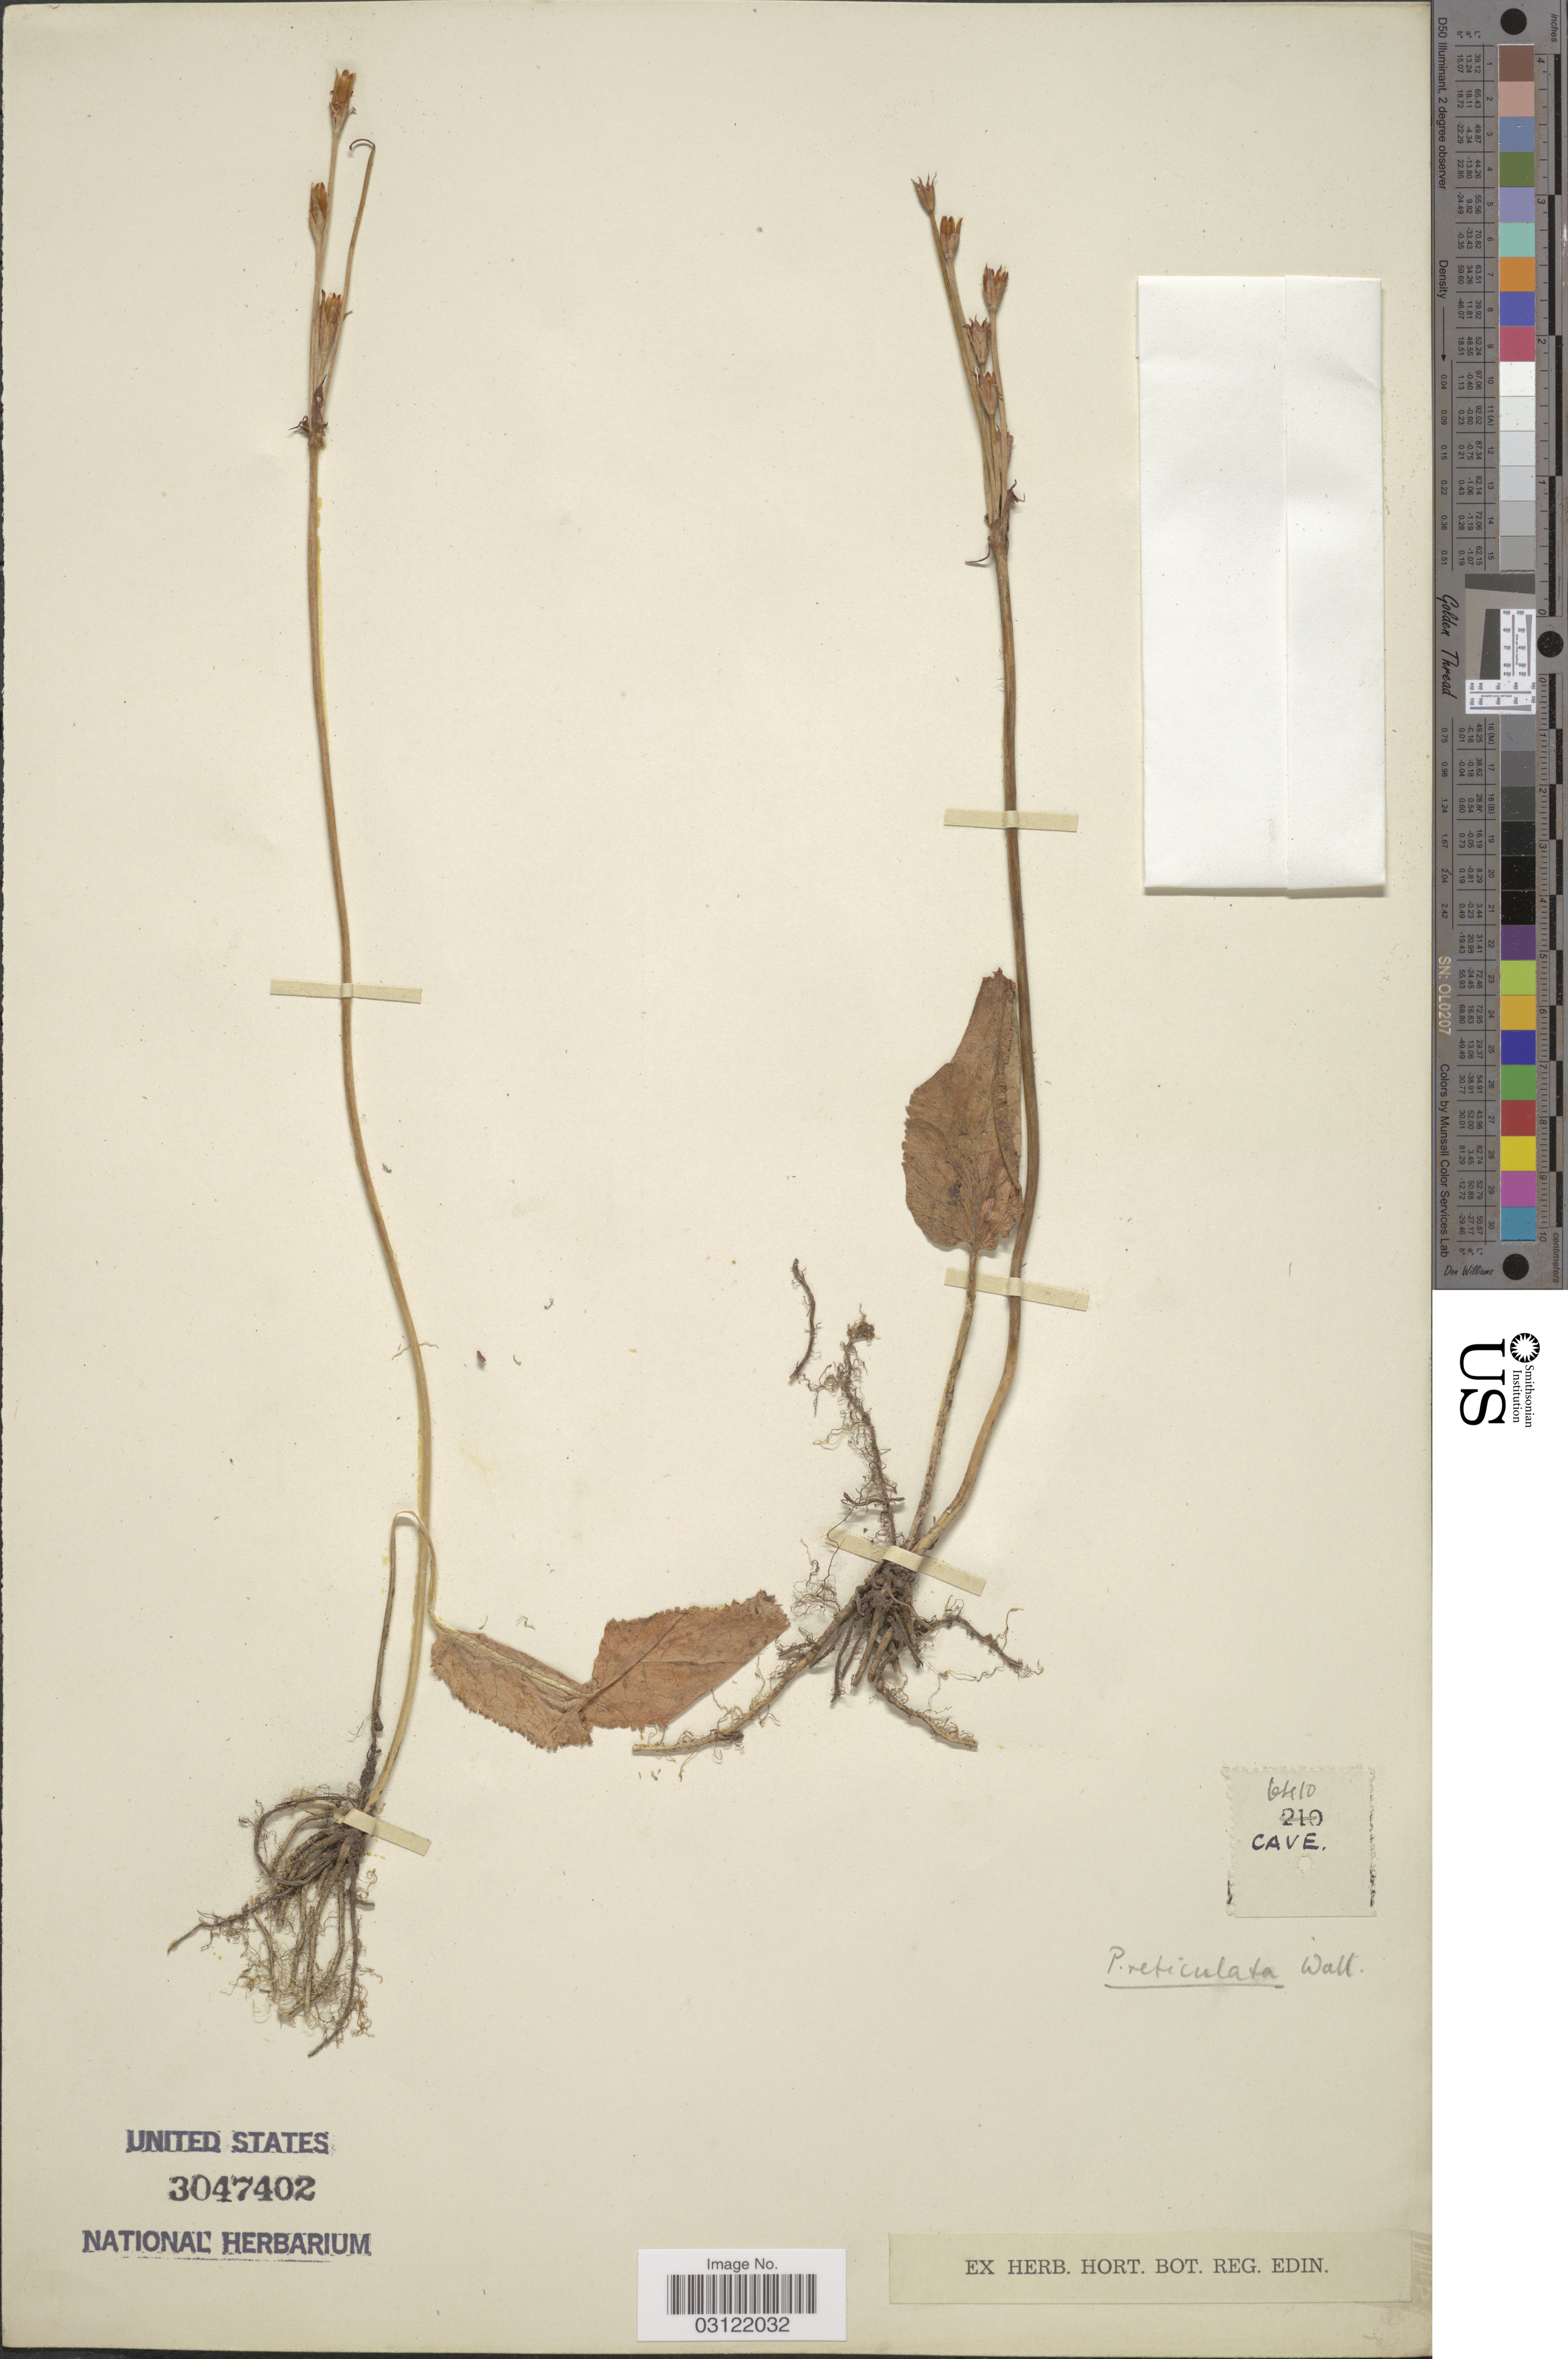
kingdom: Plantae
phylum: Tracheophyta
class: Magnoliopsida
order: Ericales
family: Primulaceae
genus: Primula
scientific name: Primula reticulata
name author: Wall.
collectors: Cave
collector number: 6410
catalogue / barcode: US 3047402